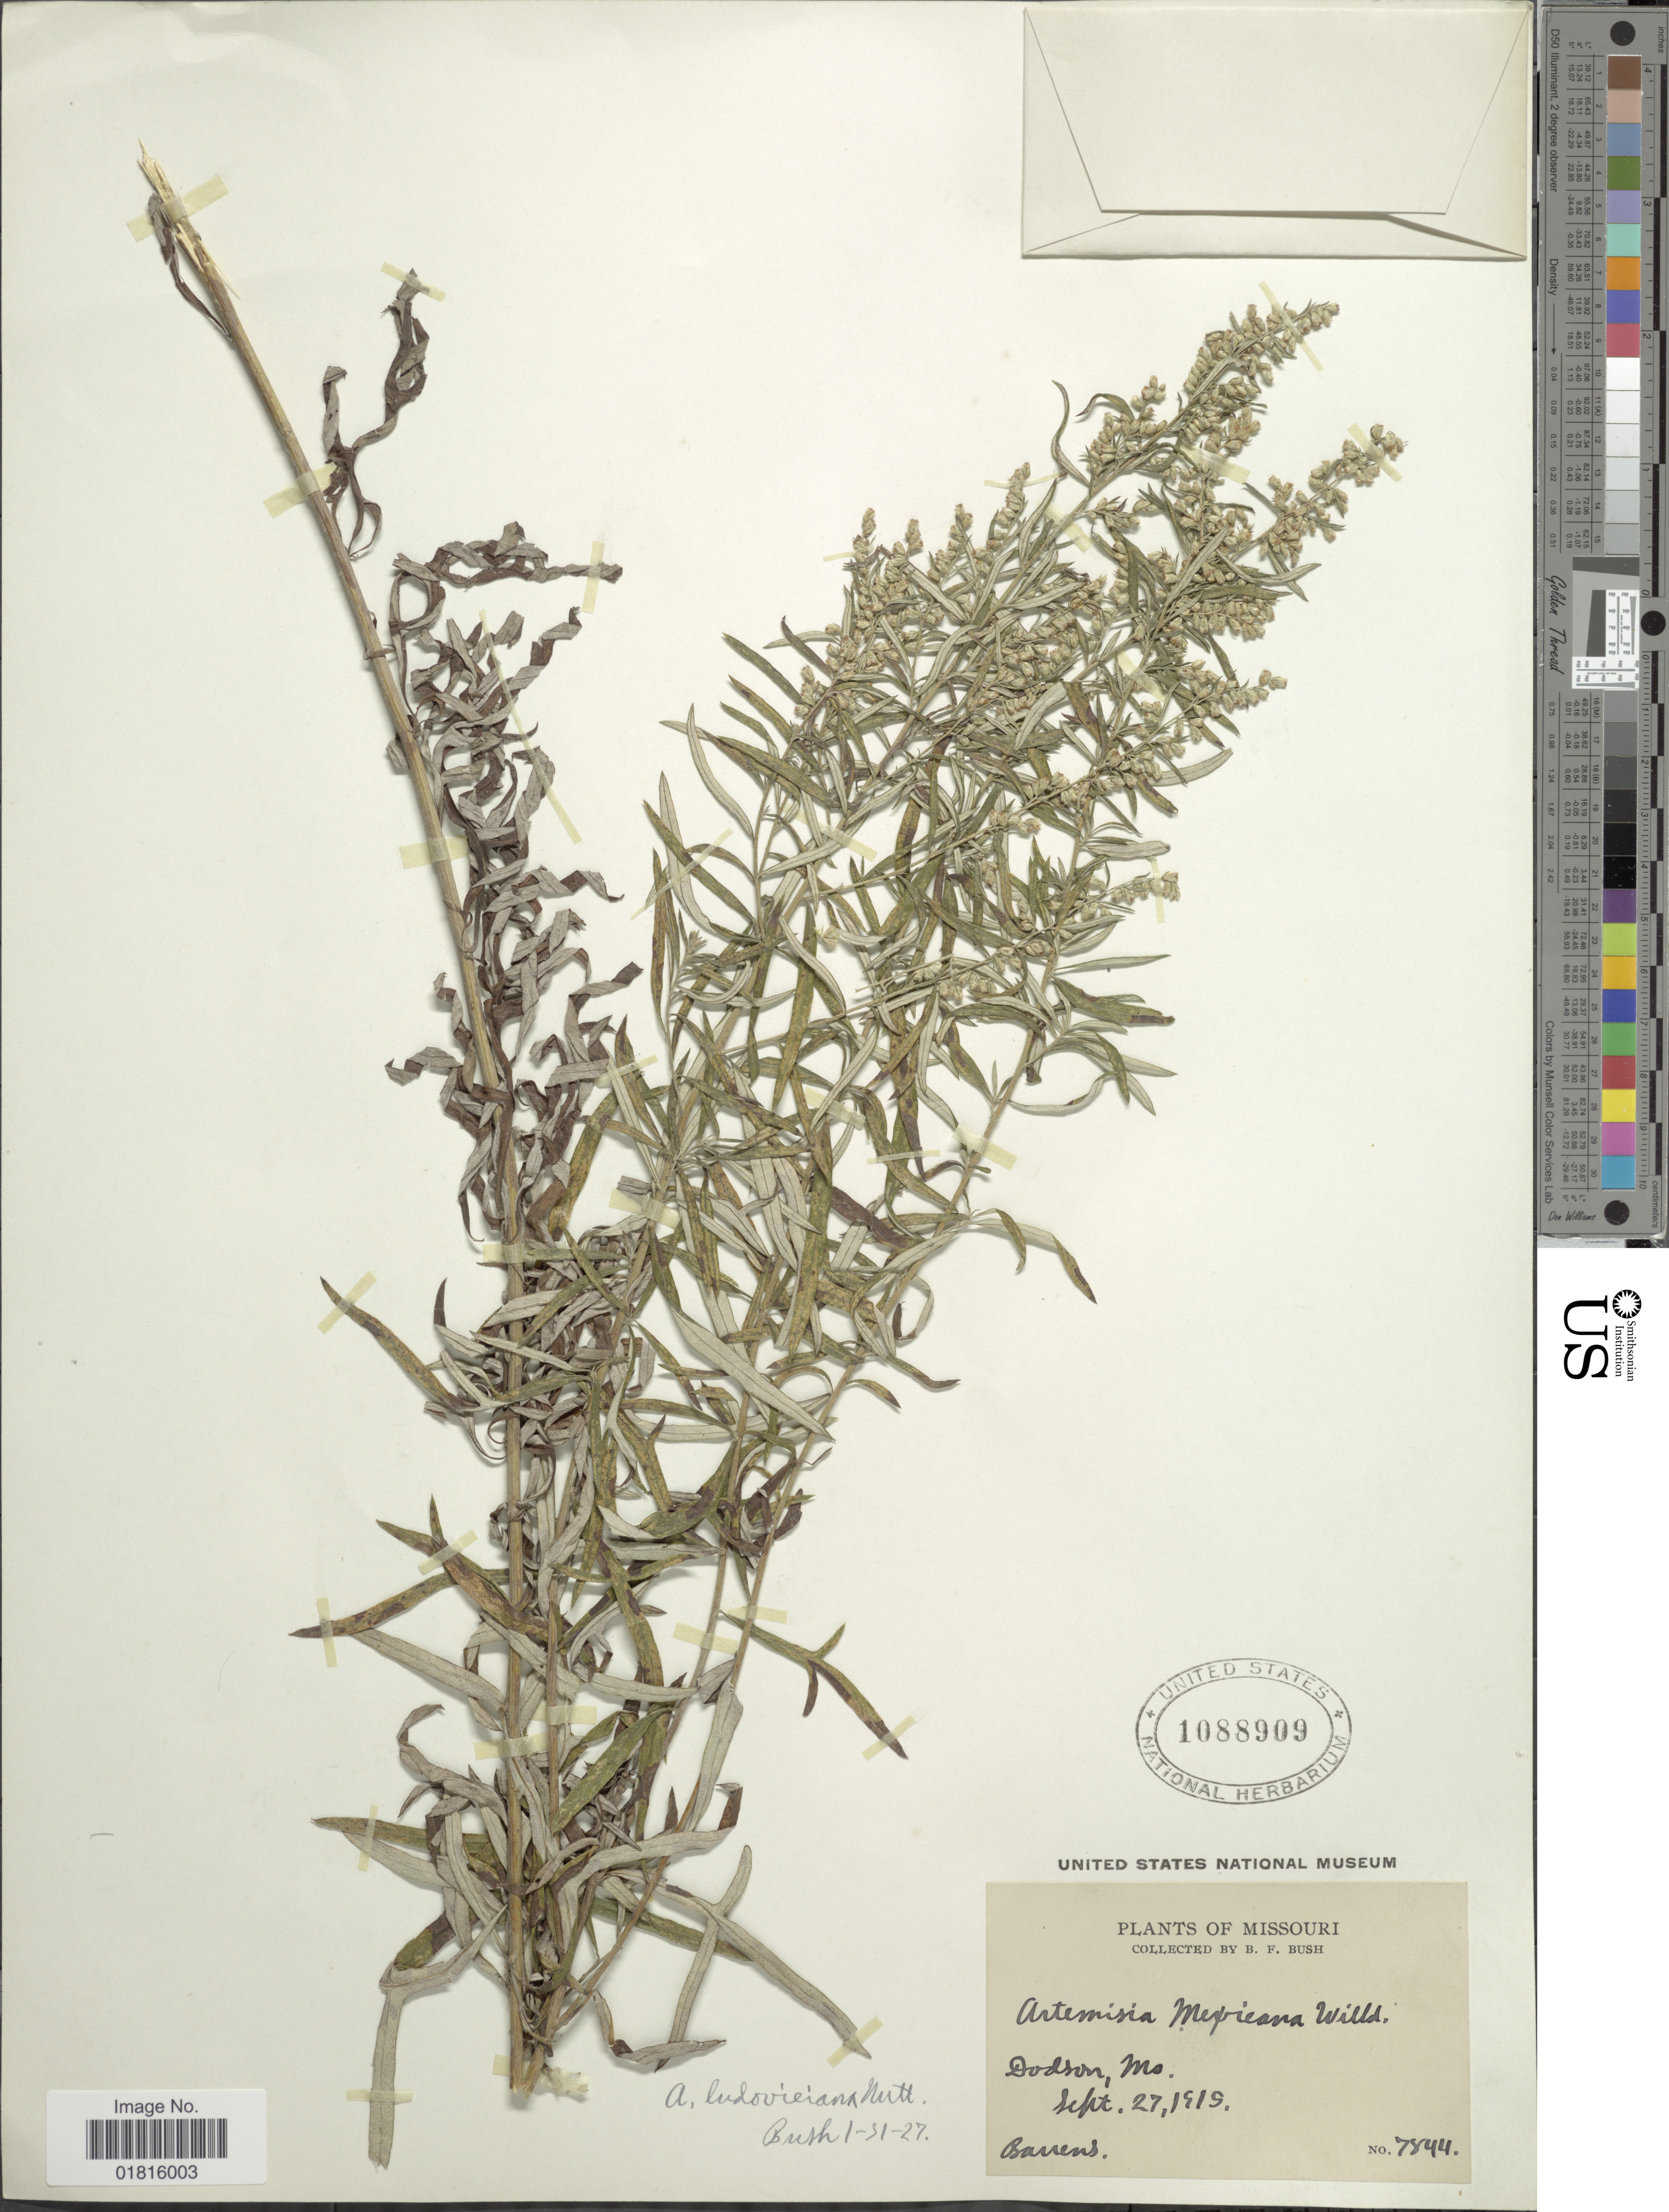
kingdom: Plantae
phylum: Tracheophyta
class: Magnoliopsida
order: Asterales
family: Asteraceae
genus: Artemisia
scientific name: Artemisia ludoviciana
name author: Nutt.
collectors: B. F. Bush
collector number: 7844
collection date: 1919-09-27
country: United States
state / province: Missouri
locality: Dodson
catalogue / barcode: US 1088909